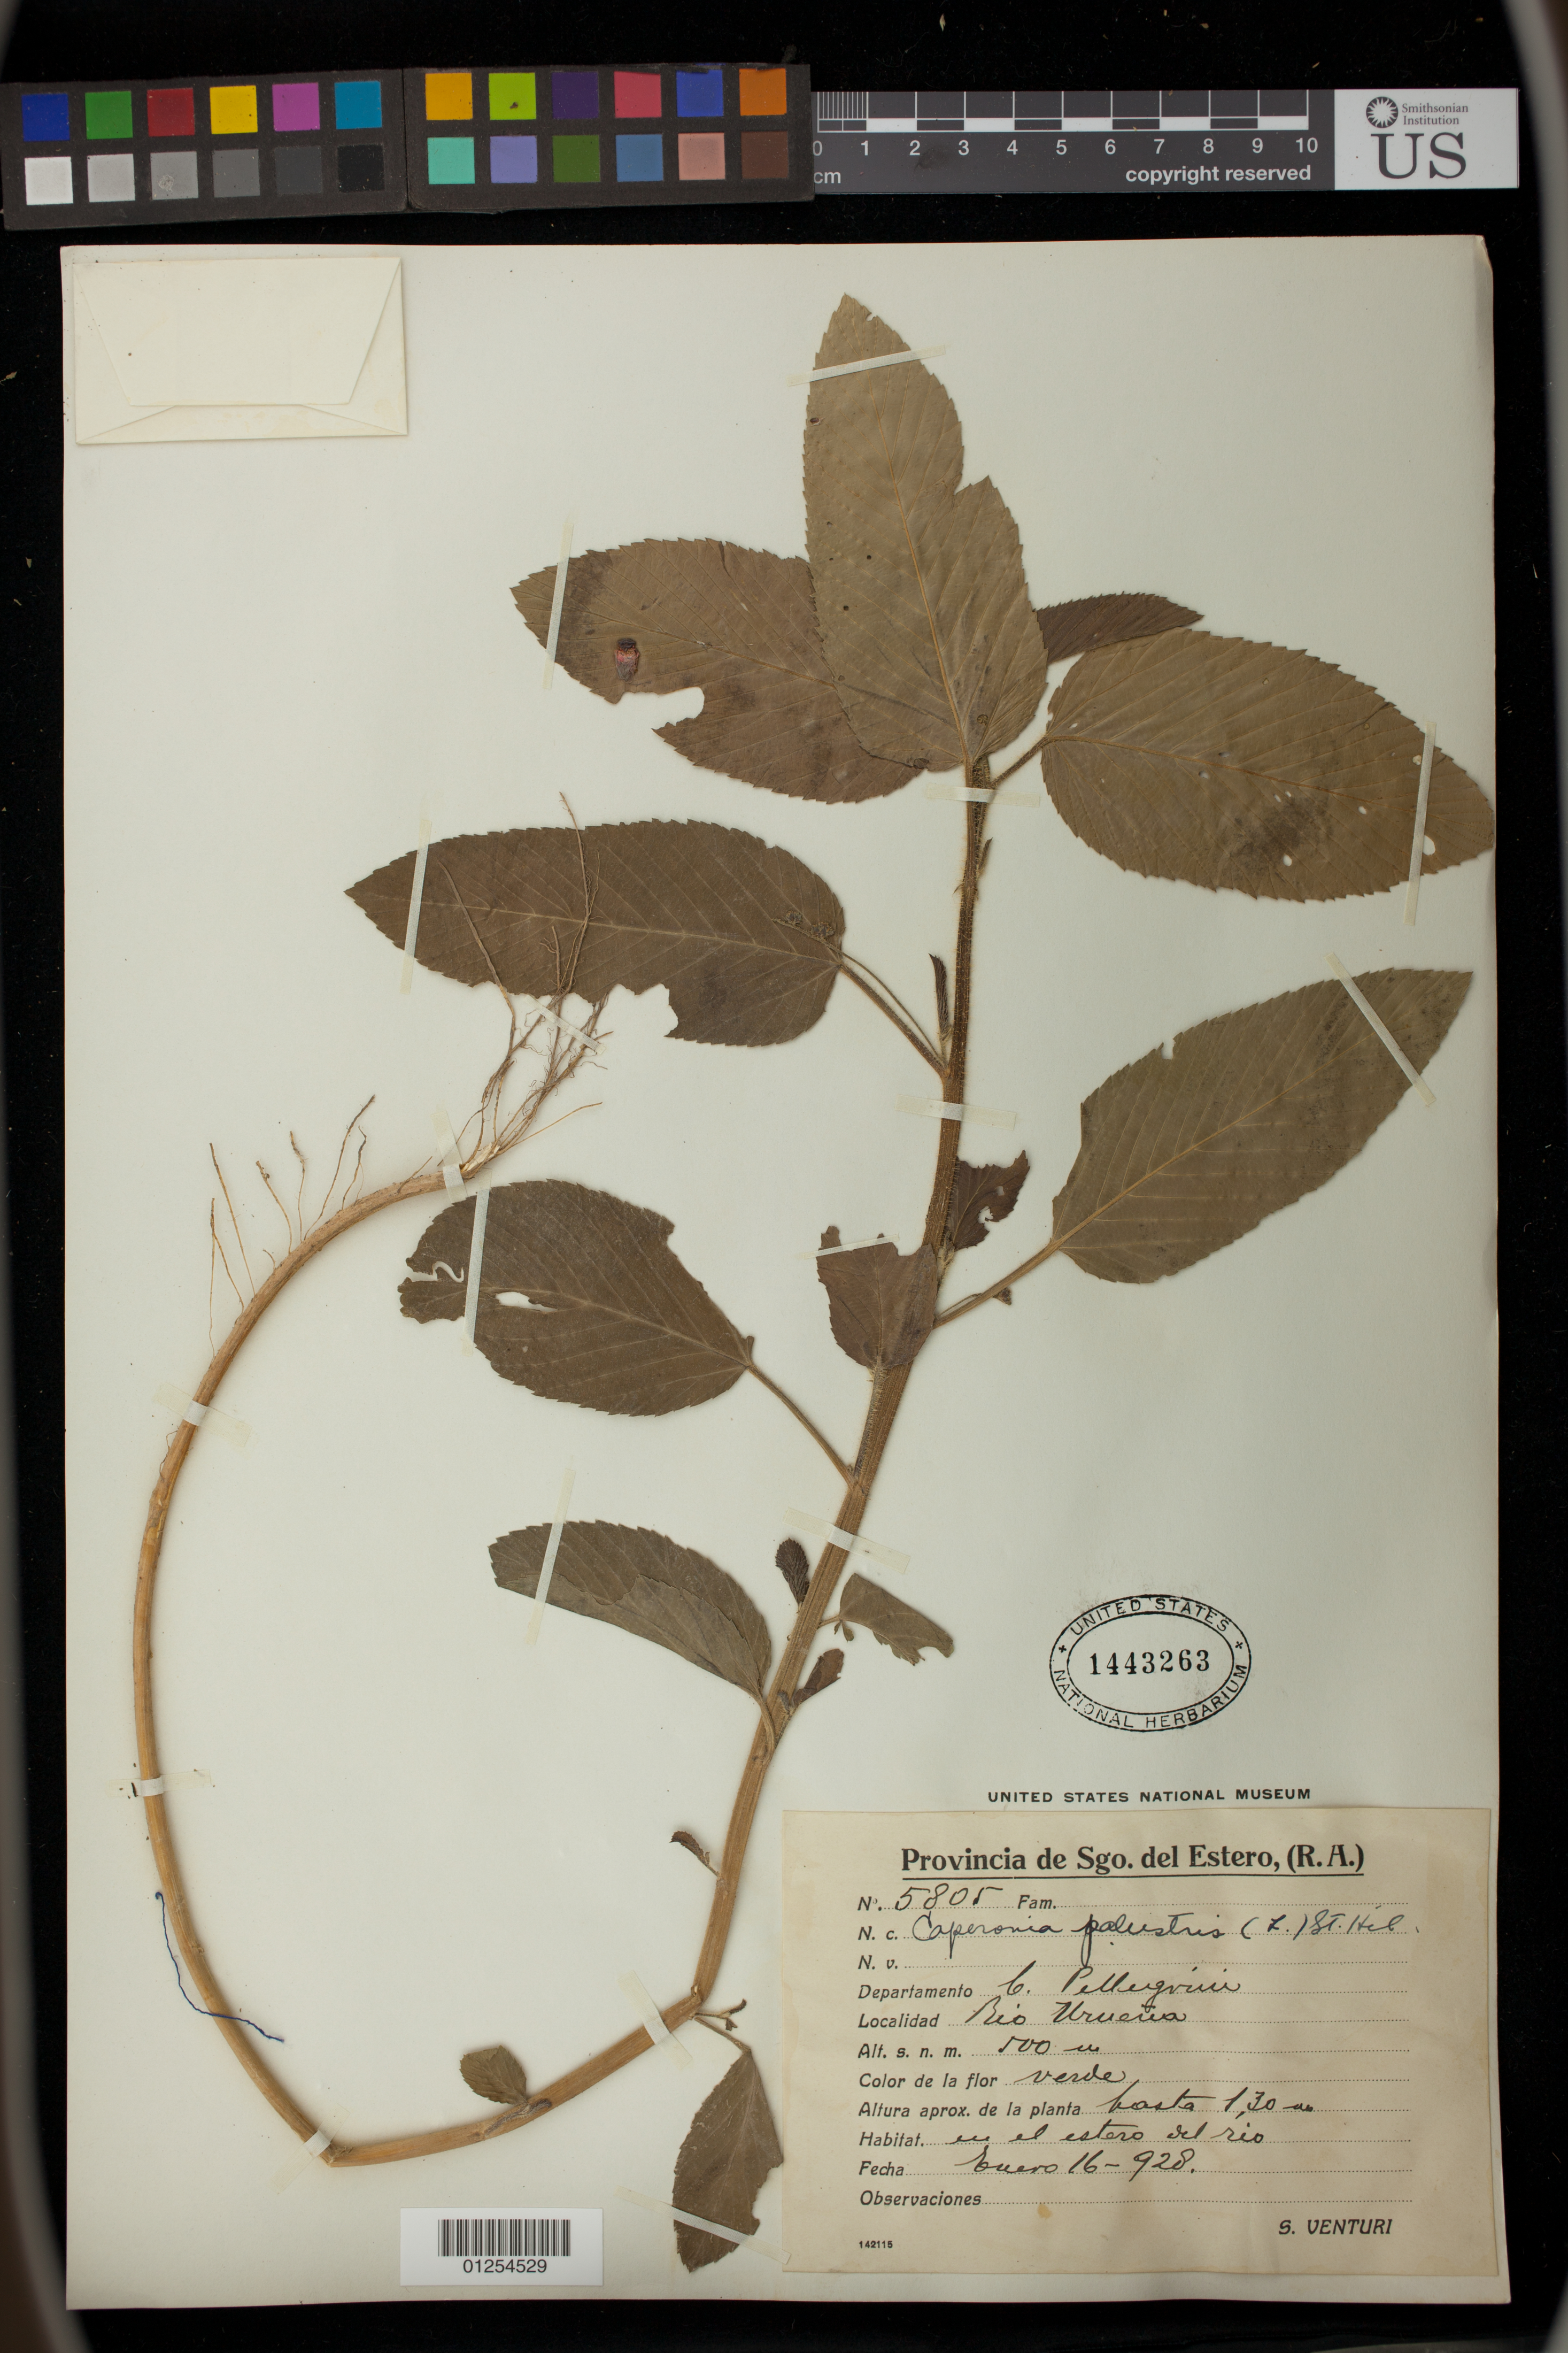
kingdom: Plantae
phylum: Tracheophyta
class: Magnoliopsida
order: Malpighiales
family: Euphorbiaceae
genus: Caperonia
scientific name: Caperonia palustris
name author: (L.) A. St.-Hil.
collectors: S. Venturi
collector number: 5805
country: Argentina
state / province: Santiago del Estero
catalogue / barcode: US 1443263